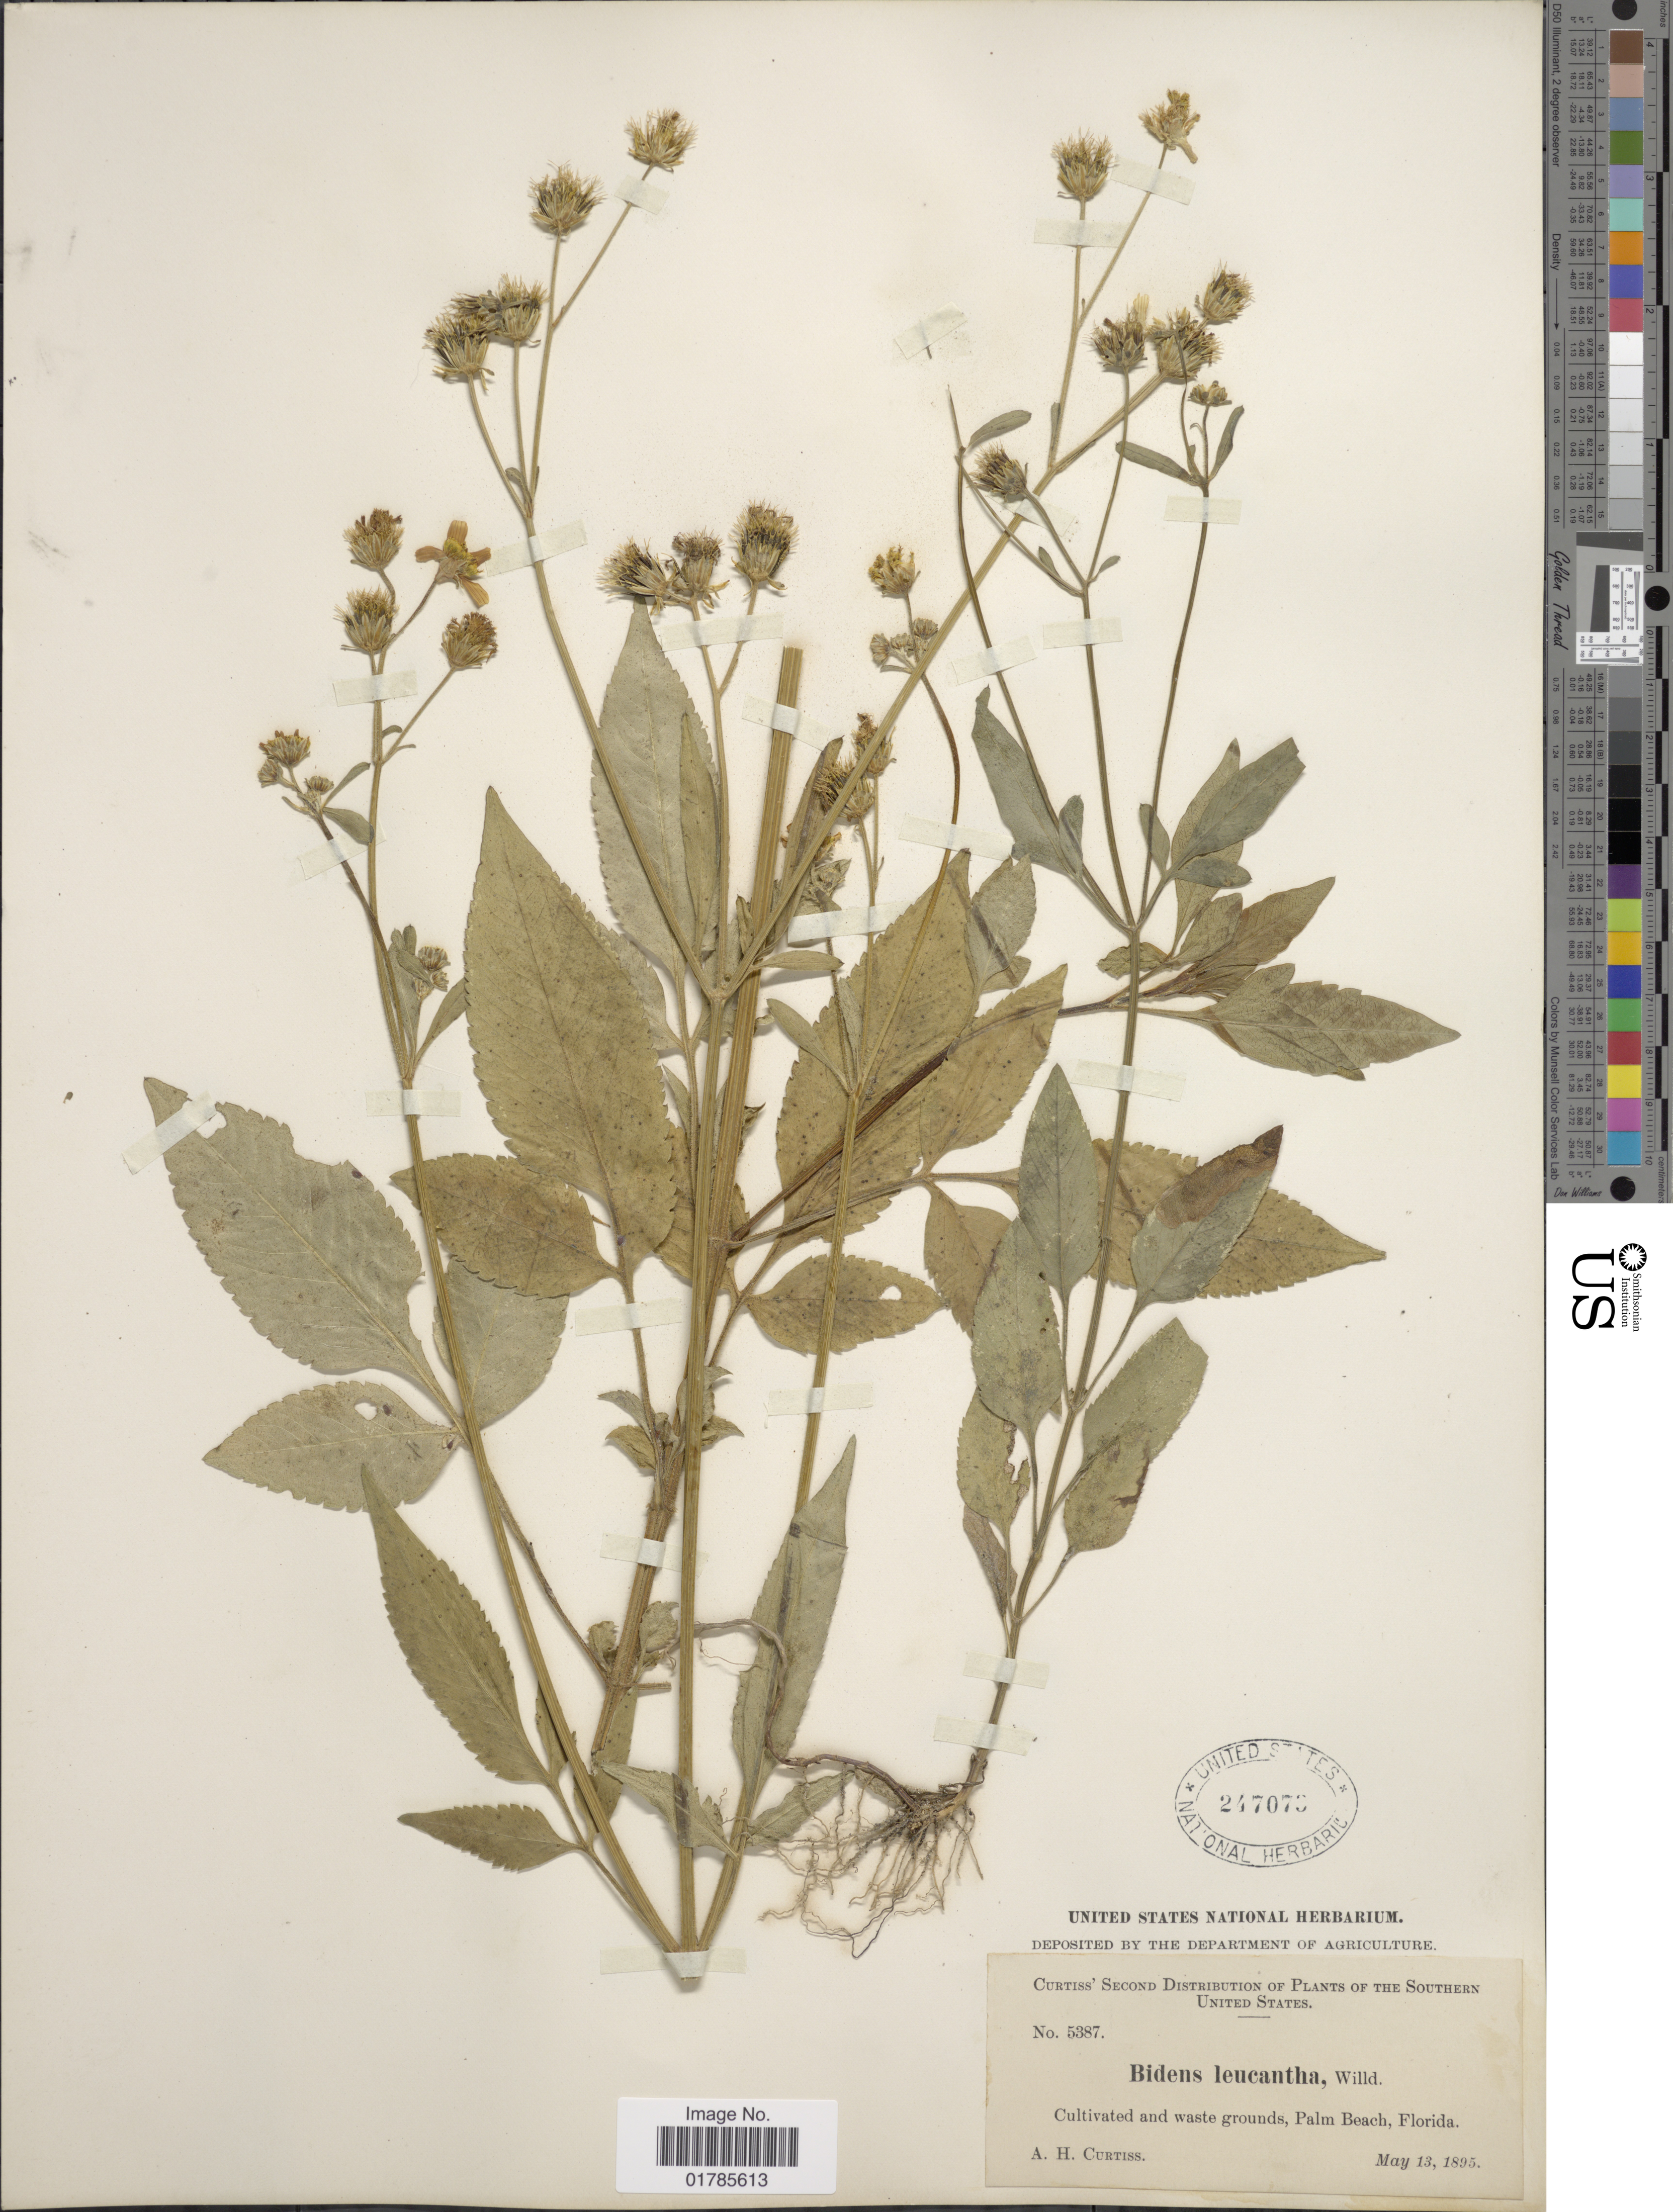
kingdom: Plantae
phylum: Tracheophyta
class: Magnoliopsida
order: Asterales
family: Asteraceae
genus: Bidens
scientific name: Bidens alba var. radiata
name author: (Sch. Bip.) R.E. Ballard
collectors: A. H. Curtiss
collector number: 5387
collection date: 1895-05-13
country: United States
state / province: Florida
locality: Palm Beach